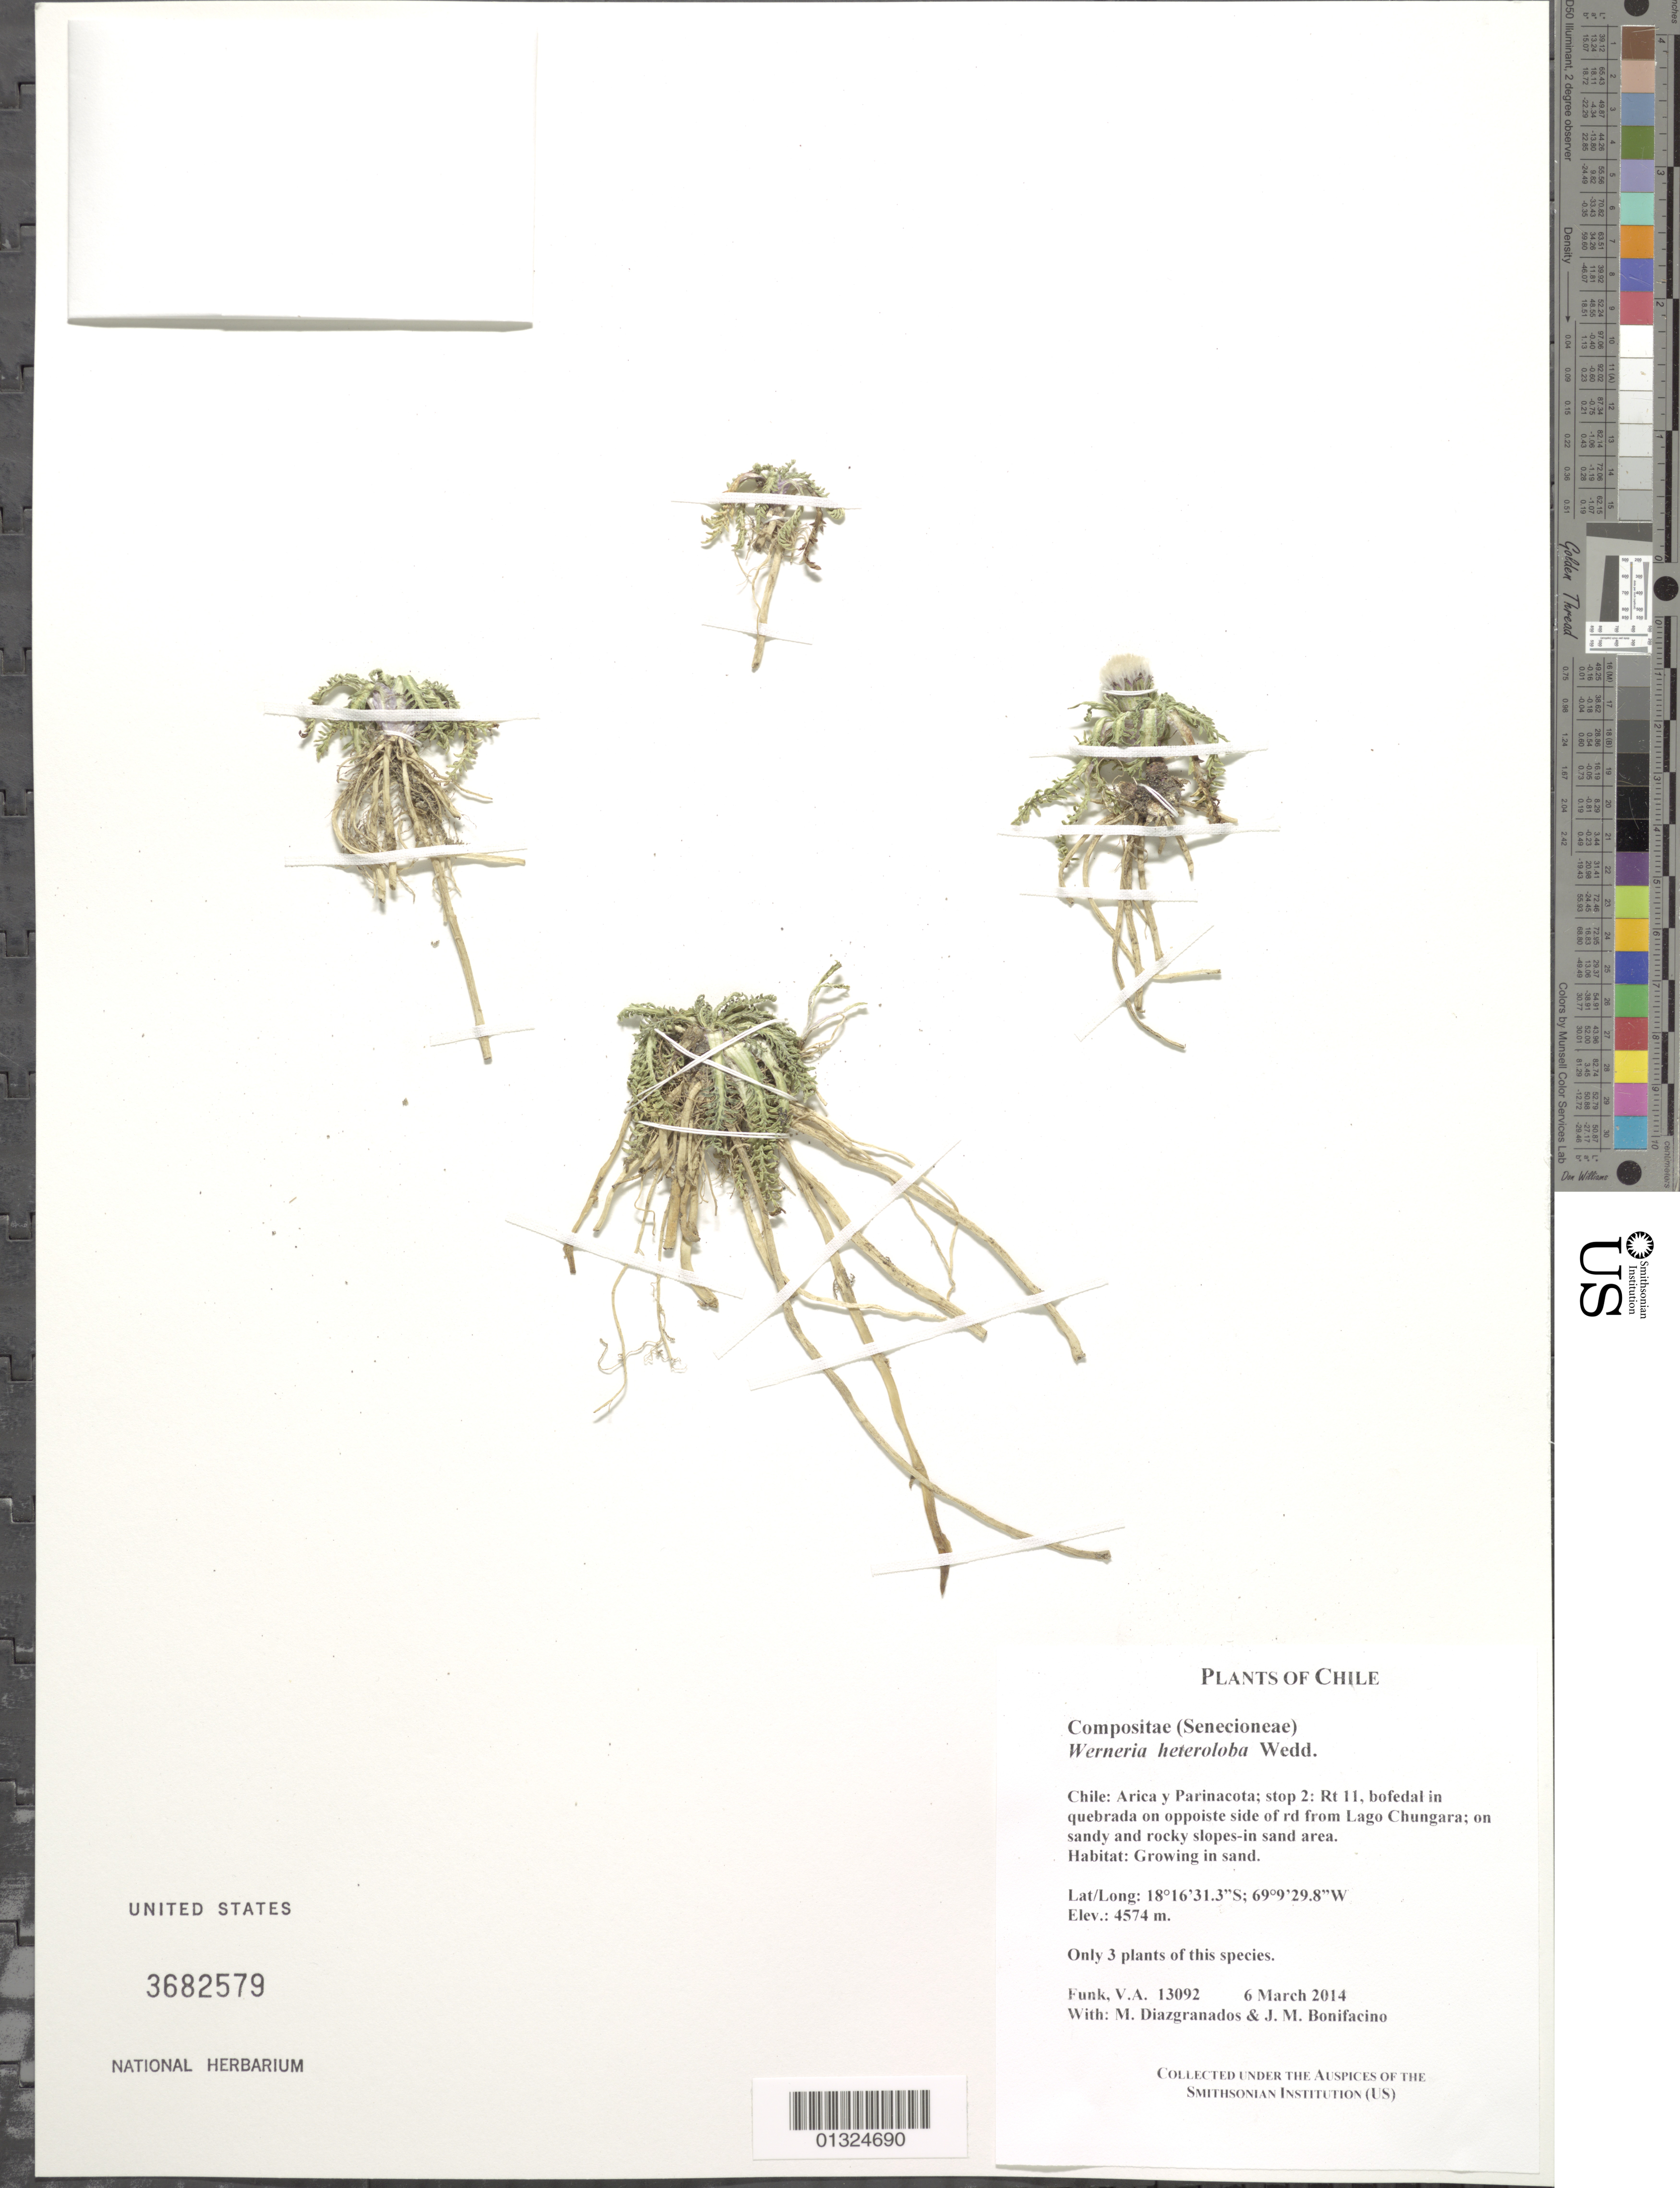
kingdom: Plantae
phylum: Tracheophyta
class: Magnoliopsida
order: Asterales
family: Asteraceae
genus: Werneria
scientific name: Werneria pinnatifida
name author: Remy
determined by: Calvo, Joel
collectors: V. Funk, M. Diazgranados C. & M. Bonifacino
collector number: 13092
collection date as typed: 6 March 2014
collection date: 2014-03-06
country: Chile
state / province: Arica y Parinacota (XV)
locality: Rt 11, bofedal in quebrada on opposite side of road from Lago Chungara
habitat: On sandy and rocky slopes; in sand area. Growing in sand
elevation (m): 4574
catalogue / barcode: US 3682579